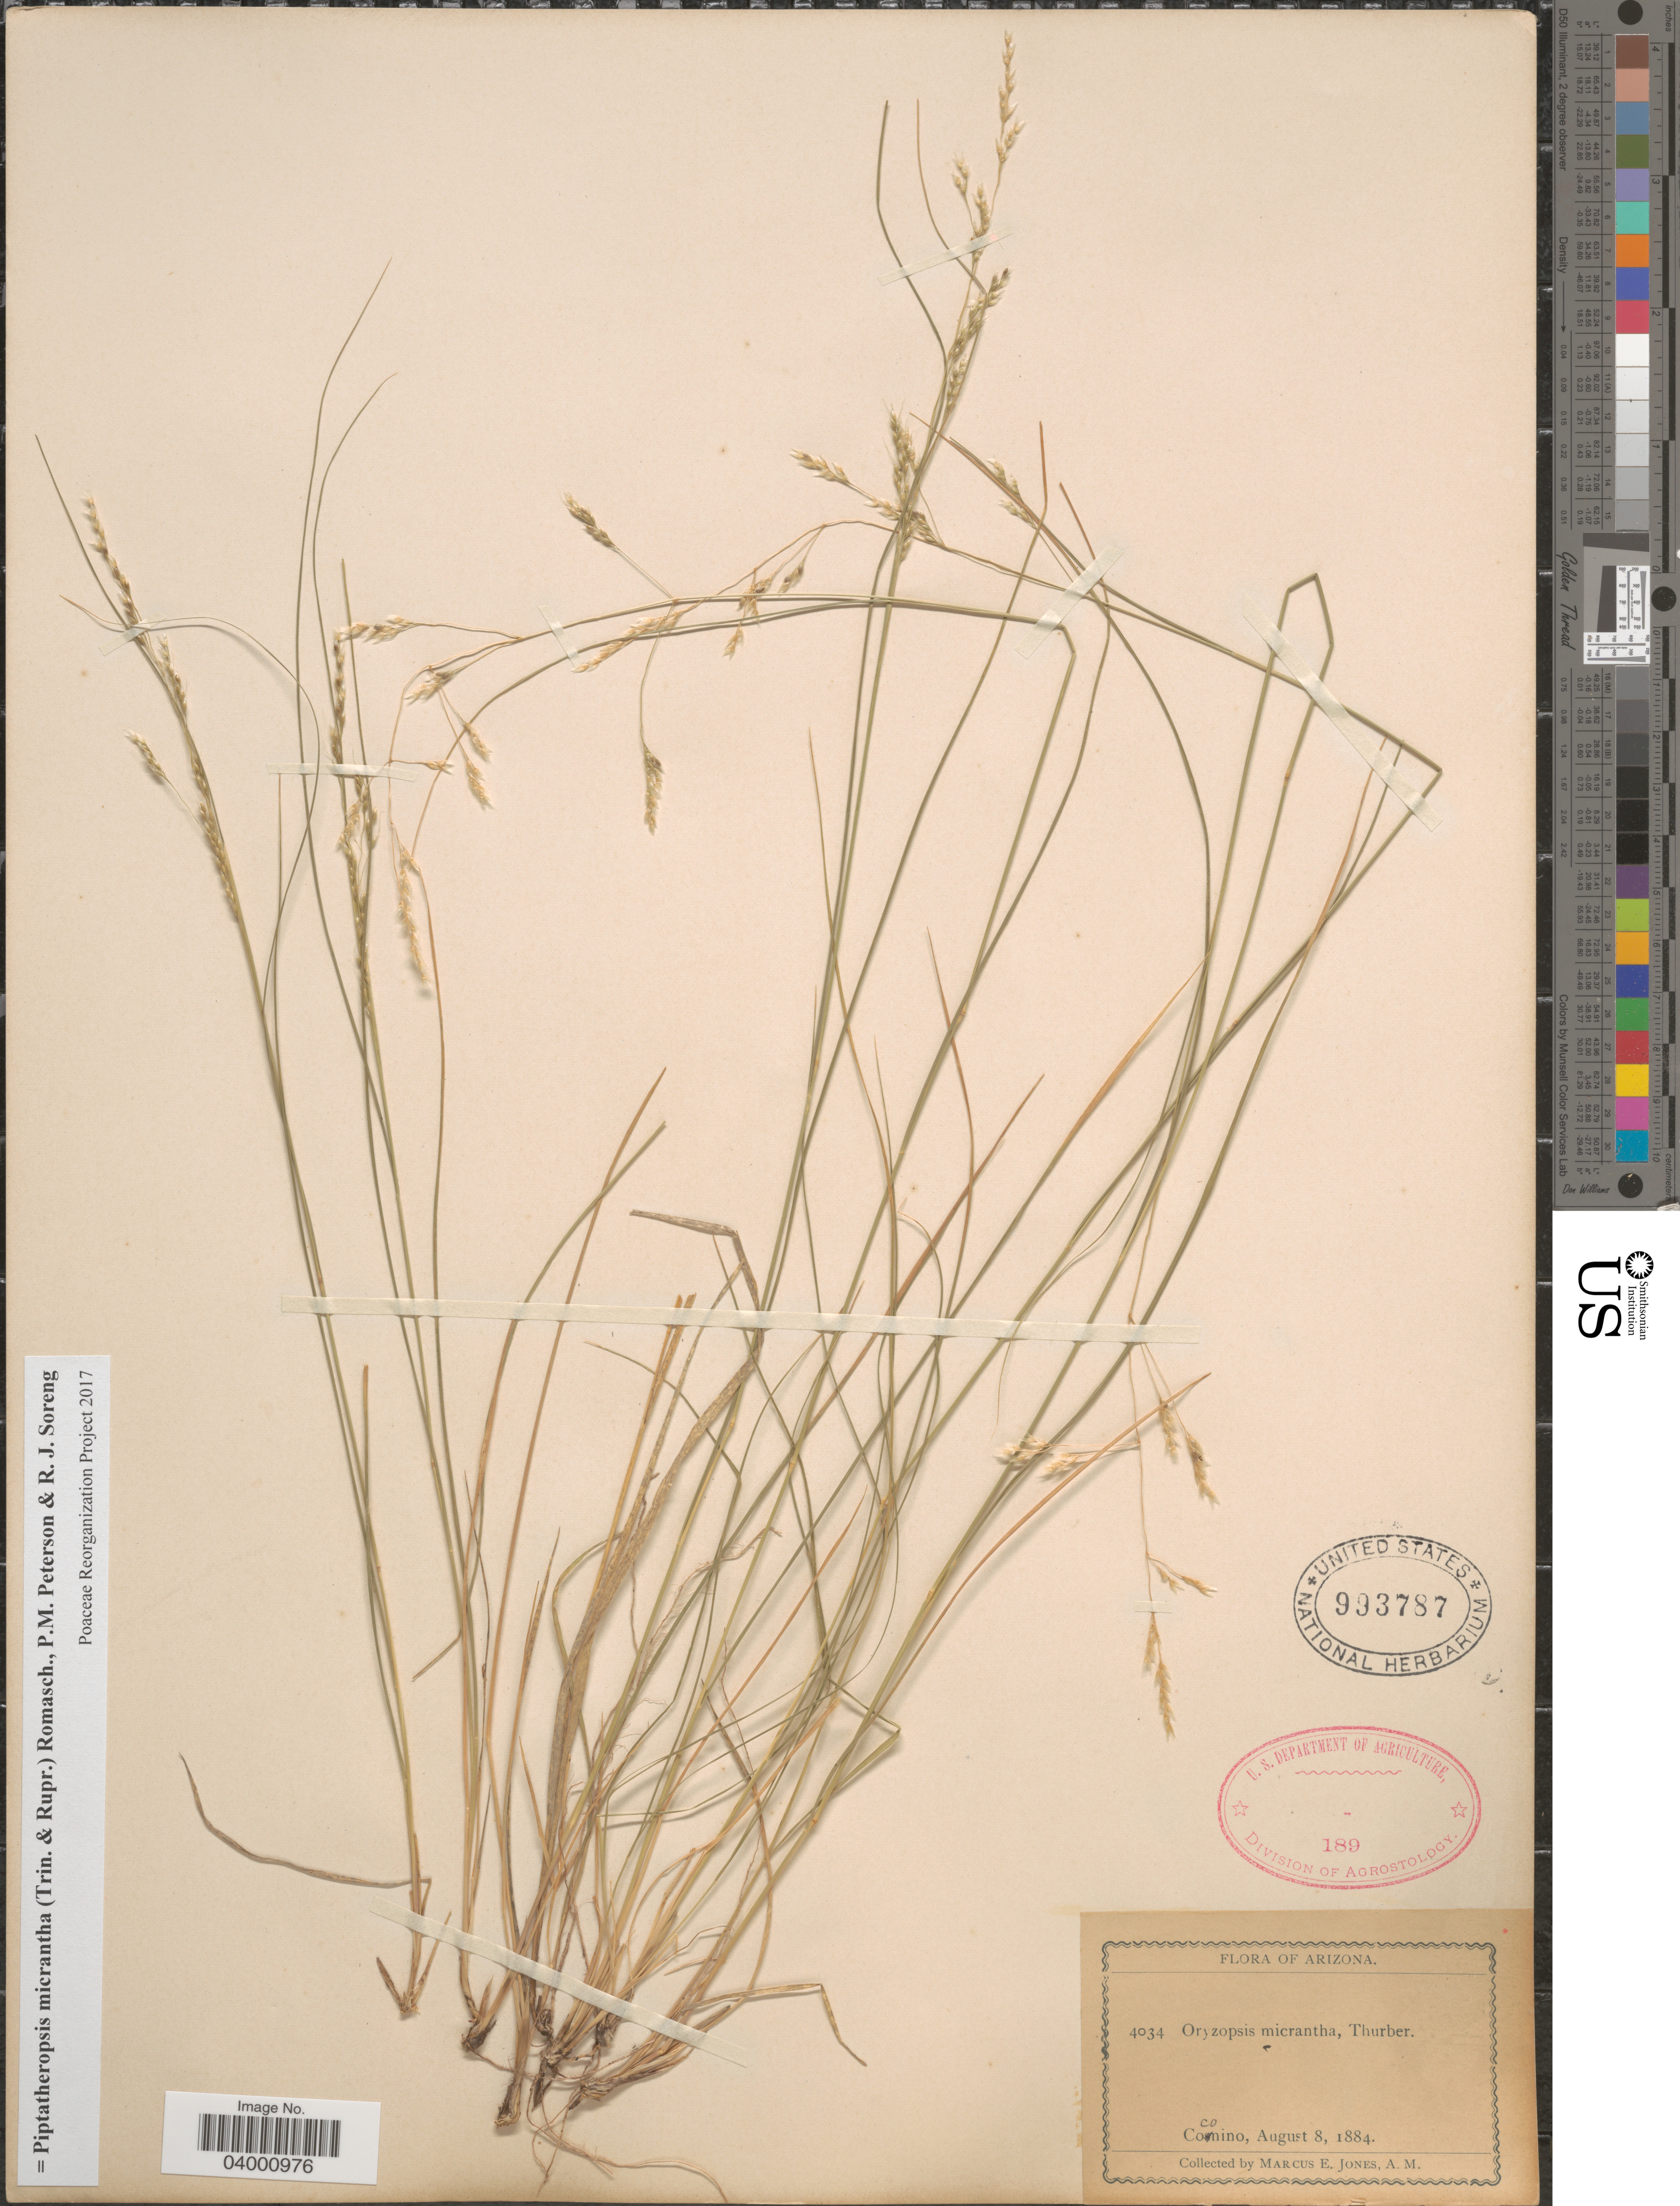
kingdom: Plantae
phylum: Tracheophyta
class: Liliopsida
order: Poales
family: Poaceae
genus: Piptatheropsis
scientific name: Piptatheropsis micrantha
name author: (Trin. & Rupr.) Romasch.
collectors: M. E. Jones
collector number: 4034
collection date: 1884-08-08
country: United States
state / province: Arizona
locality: Coconino.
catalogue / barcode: US 993787